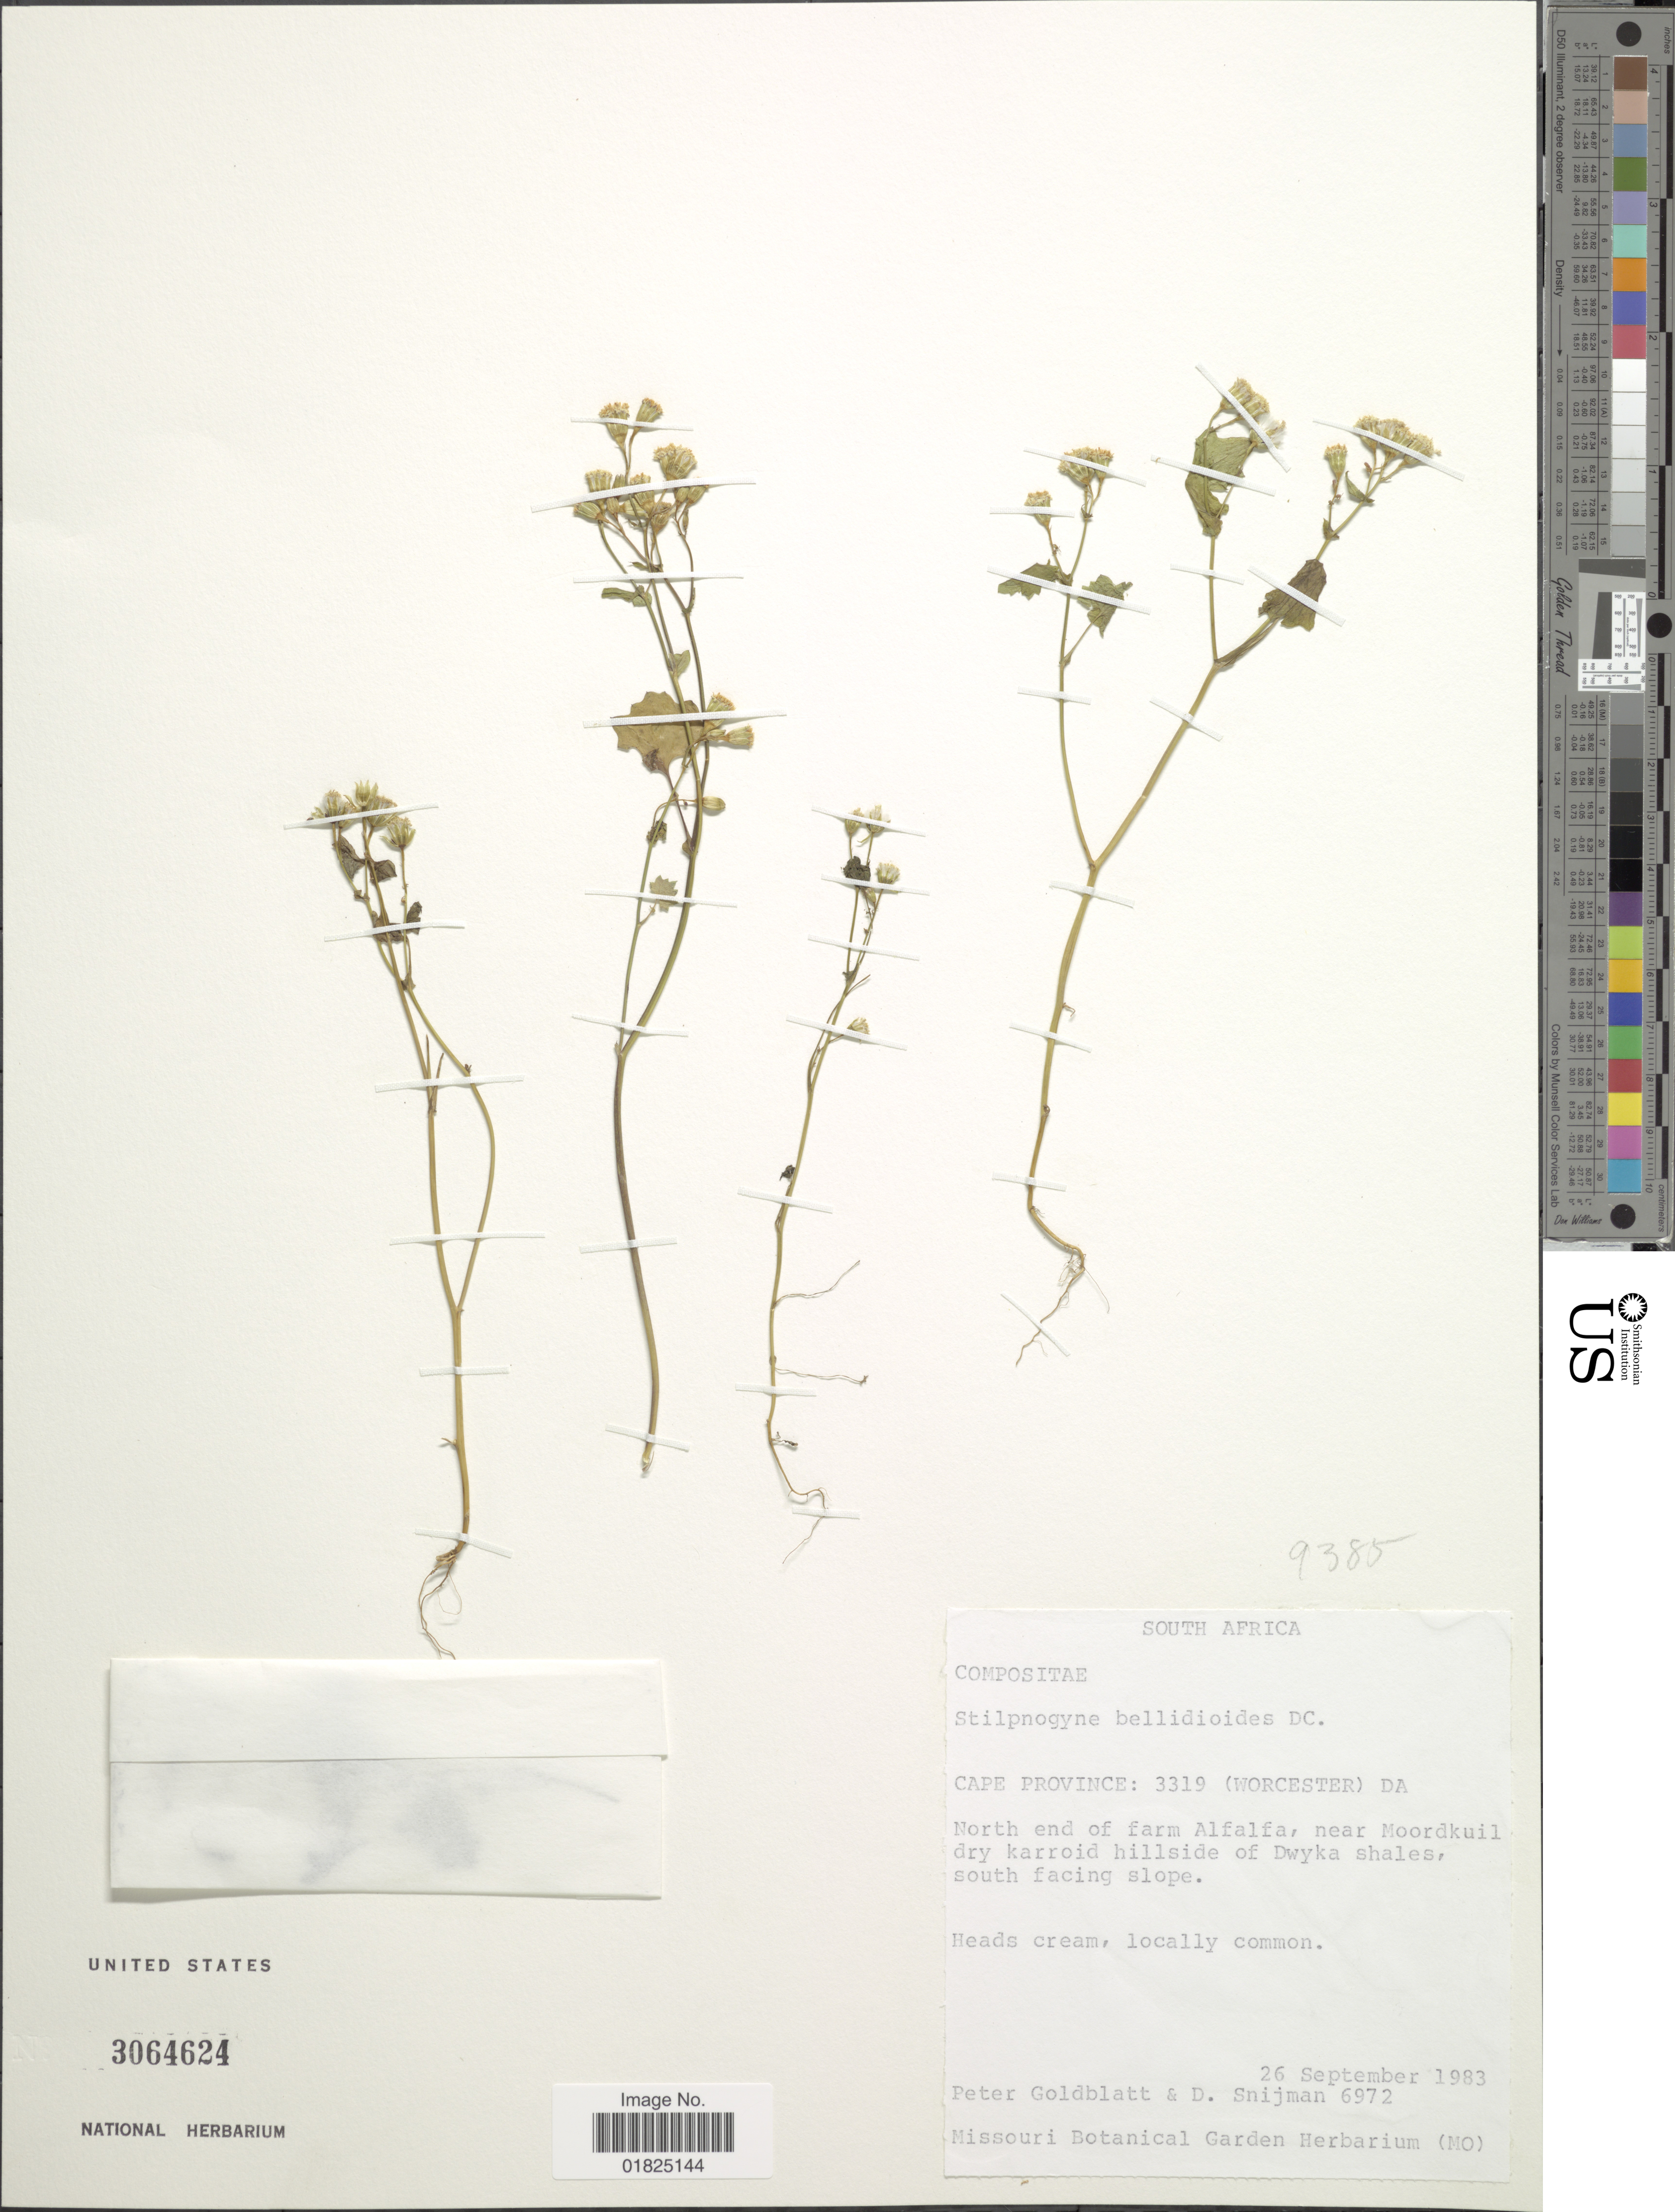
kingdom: Plantae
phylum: Tracheophyta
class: Magnoliopsida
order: Asterales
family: Asteraceae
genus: Stilpnogyne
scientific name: Stilpnogyne bellidioides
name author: DC.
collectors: P. Goldblatt & D. Snijman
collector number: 6972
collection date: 1983-09-26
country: South Africa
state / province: Western Cape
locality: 3319 (Worcester) DA North end of farm Alfalfa, near Moordkuil dry karroid hillside of Dwyka shales, south facing slope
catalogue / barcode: US 3064624